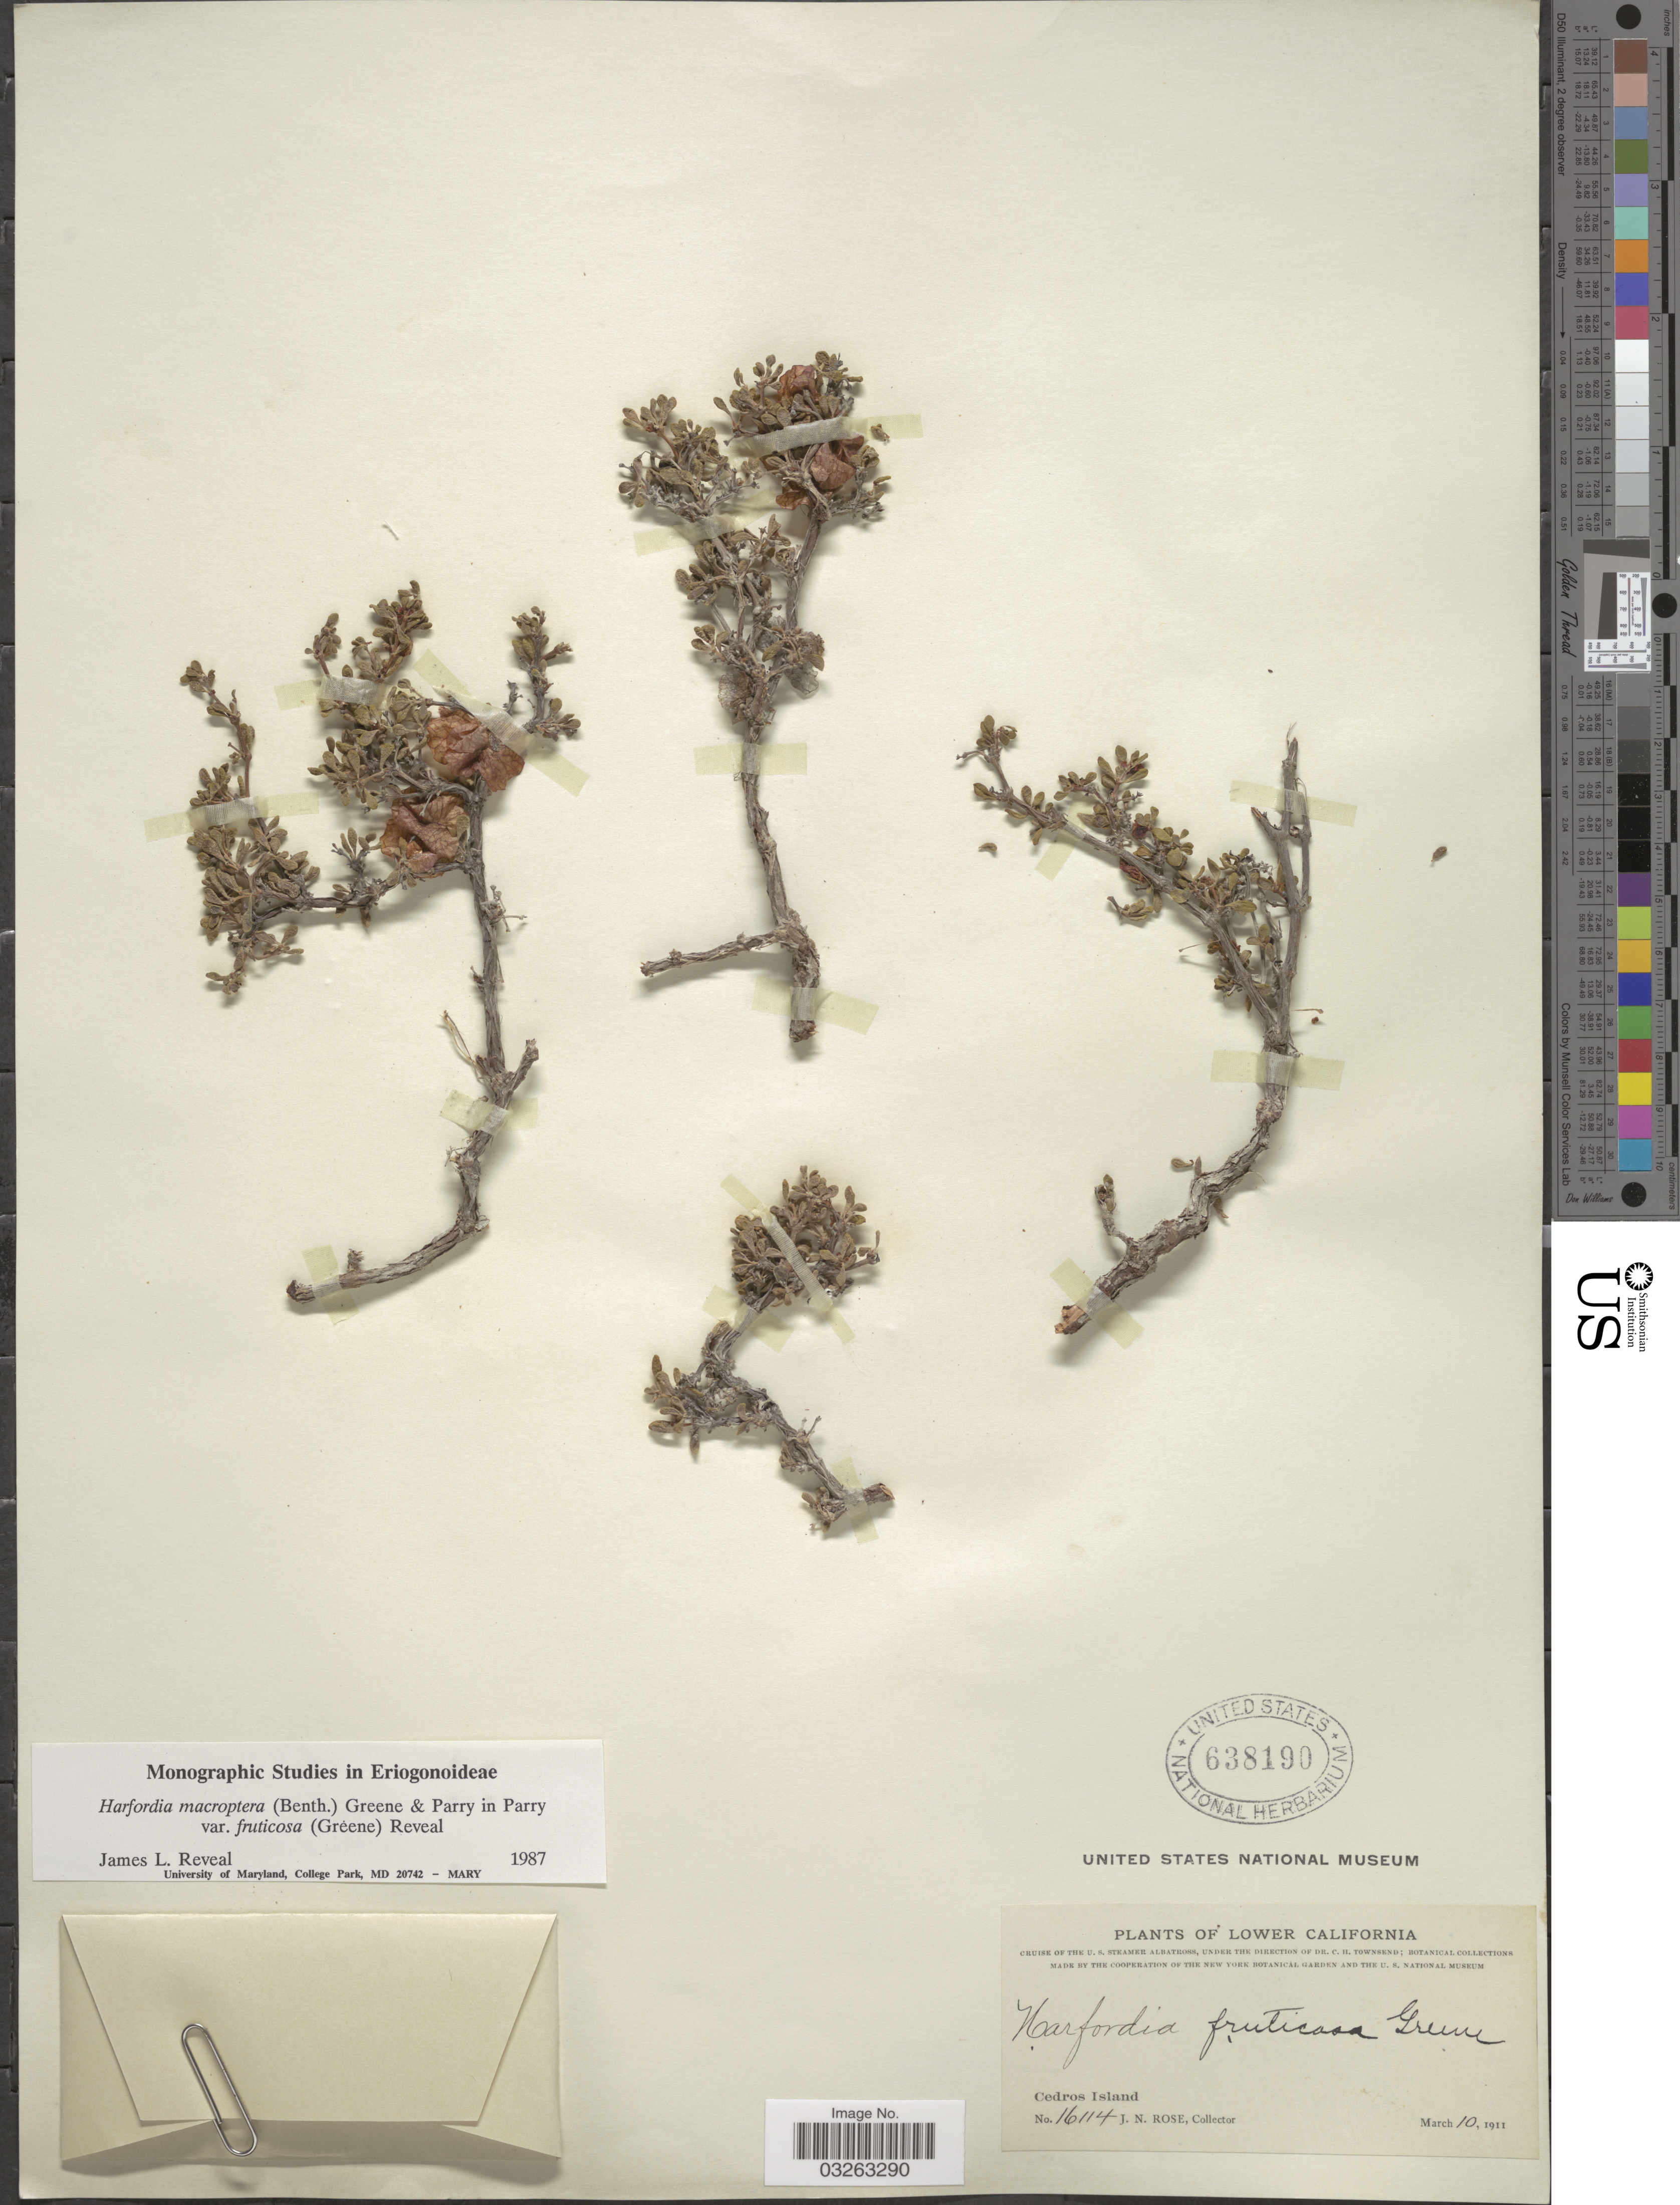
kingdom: Plantae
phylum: Tracheophyta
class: Magnoliopsida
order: Caryophyllales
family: Polygonaceae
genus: Harfordia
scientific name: Harfordia macroptera var. fruticosa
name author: (Greene) Reveal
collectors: J. N. Rose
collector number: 16114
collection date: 1911-03-10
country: Mexico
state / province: Baja California Norte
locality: Lower California. Cedros Island.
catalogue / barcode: US 638190